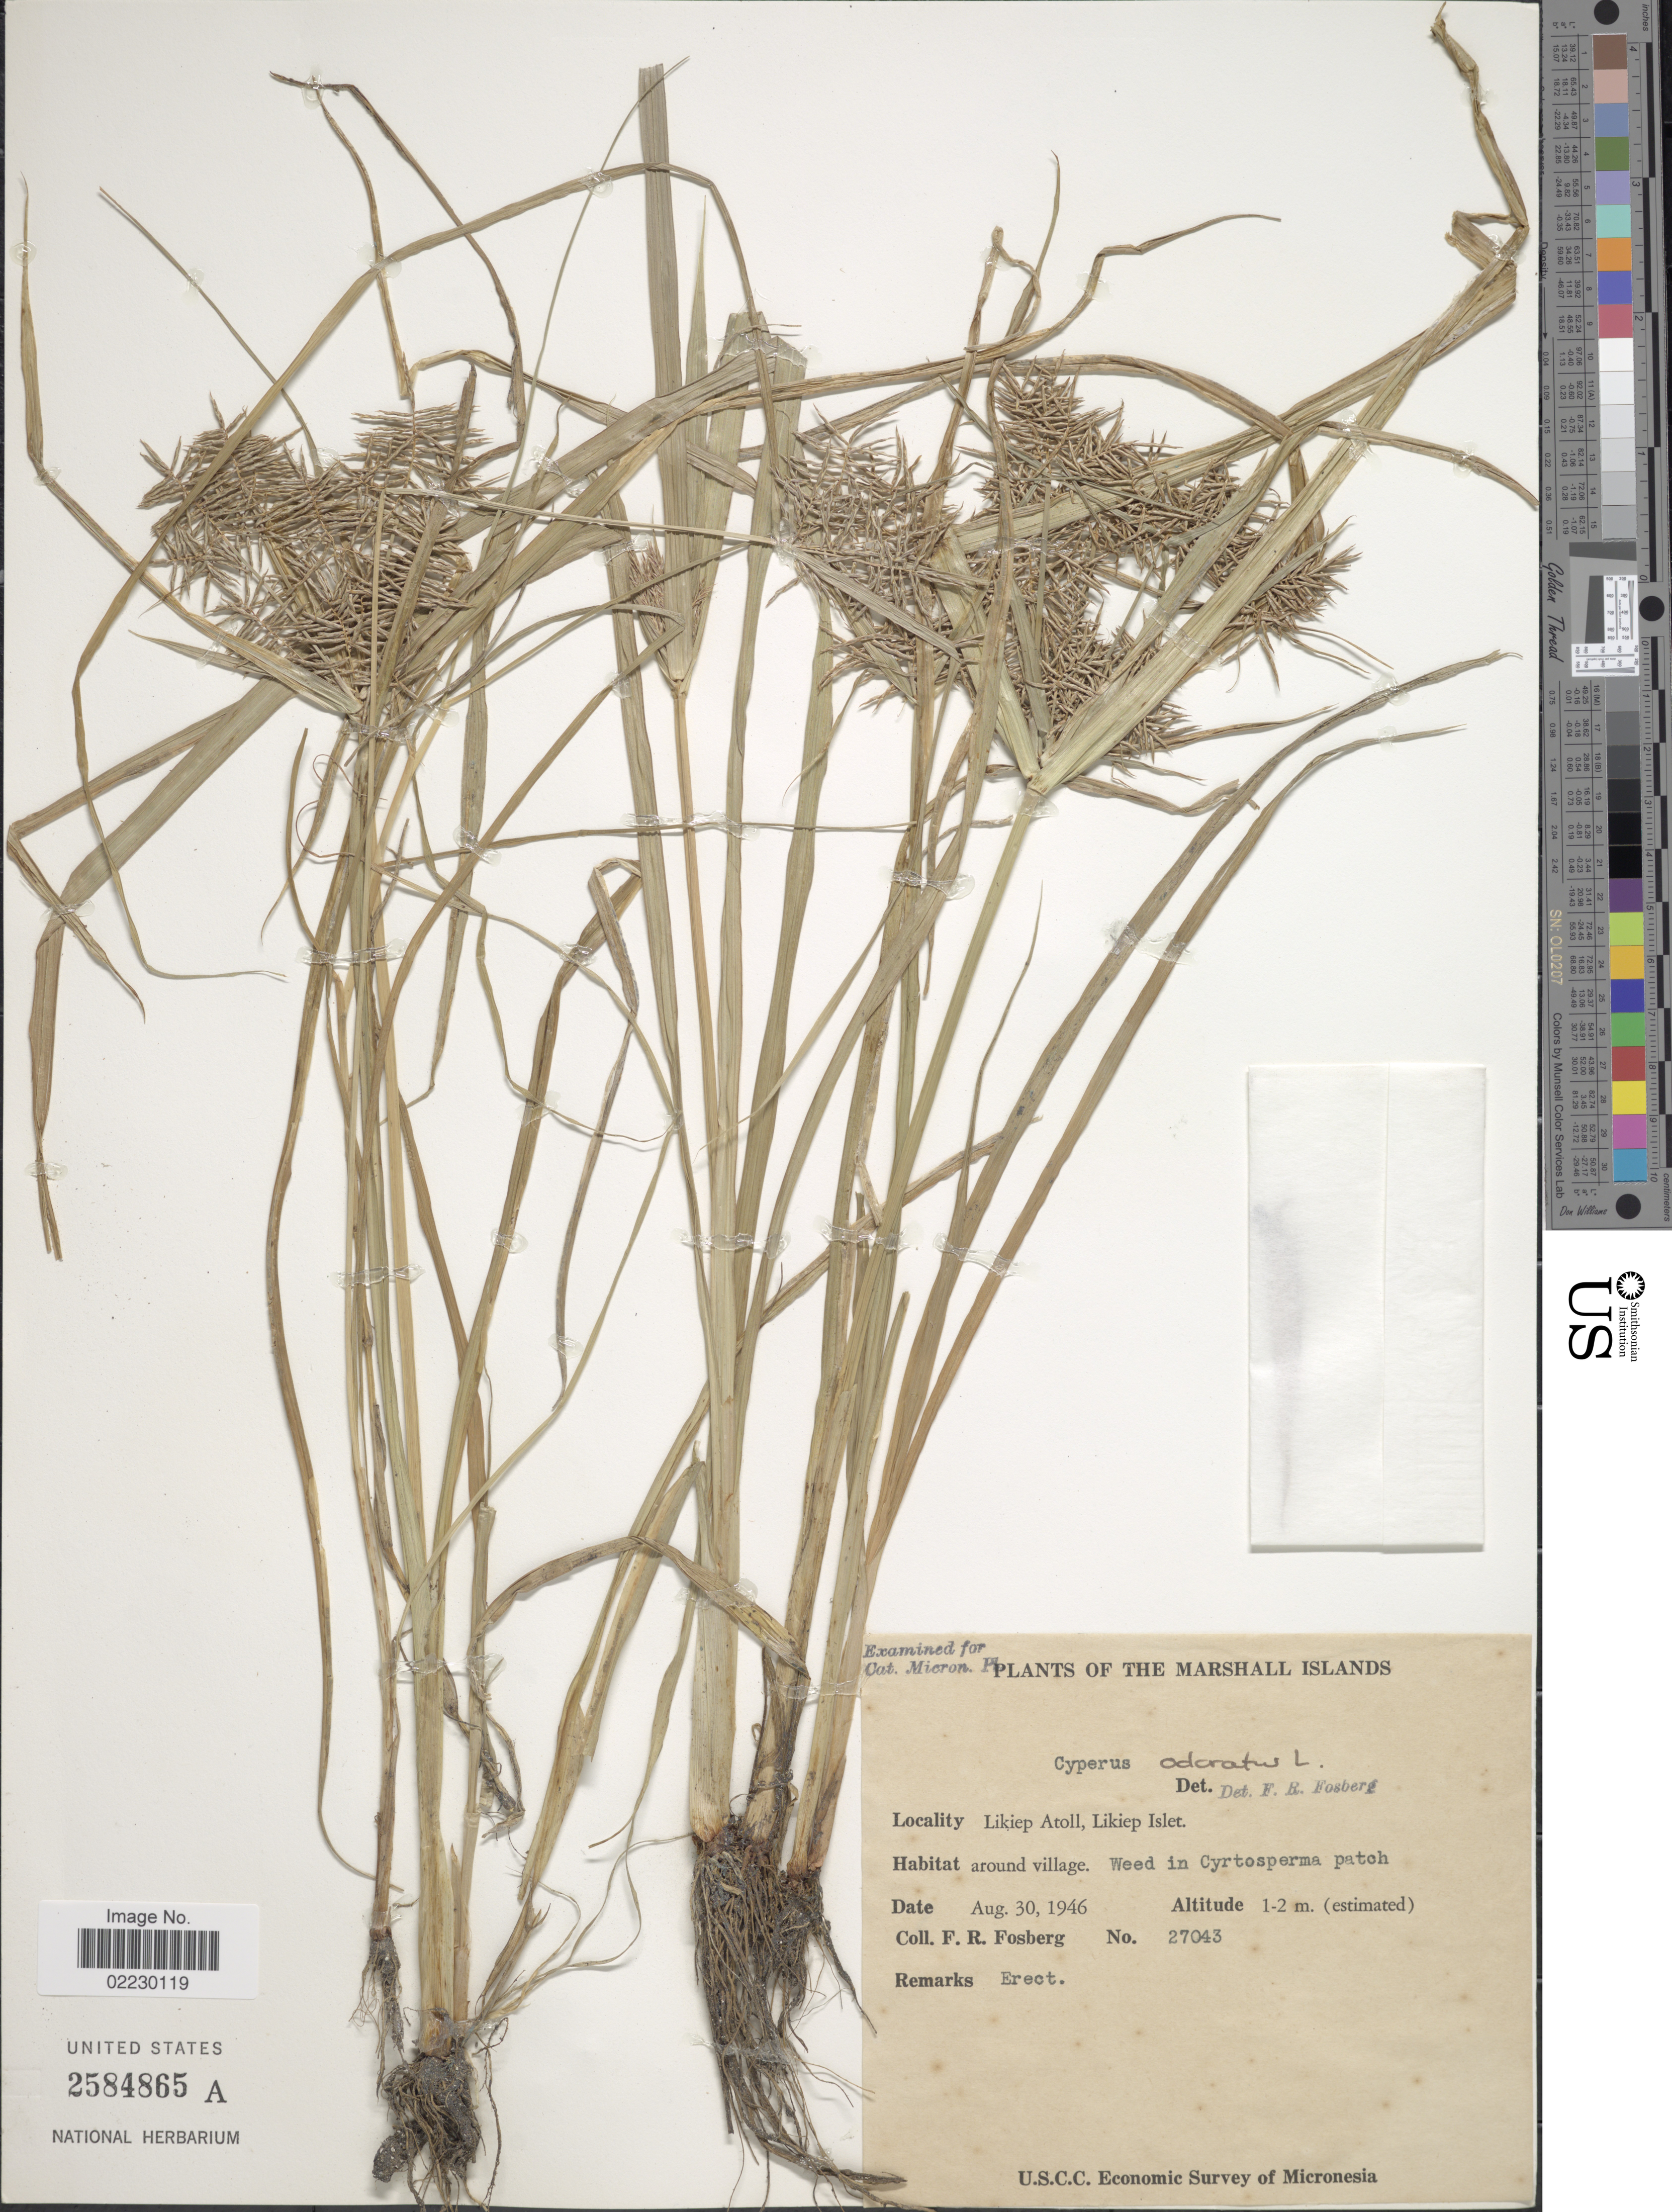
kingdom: Plantae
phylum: Tracheophyta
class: Liliopsida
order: Poales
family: Cyperaceae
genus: Cyperus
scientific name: Cyperus odoratus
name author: L.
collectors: F. R. Fosberg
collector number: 27043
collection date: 1946-08-30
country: Marshall Islands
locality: Likiep Atoll, Likiep Islet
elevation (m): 1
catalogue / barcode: US 2584865A